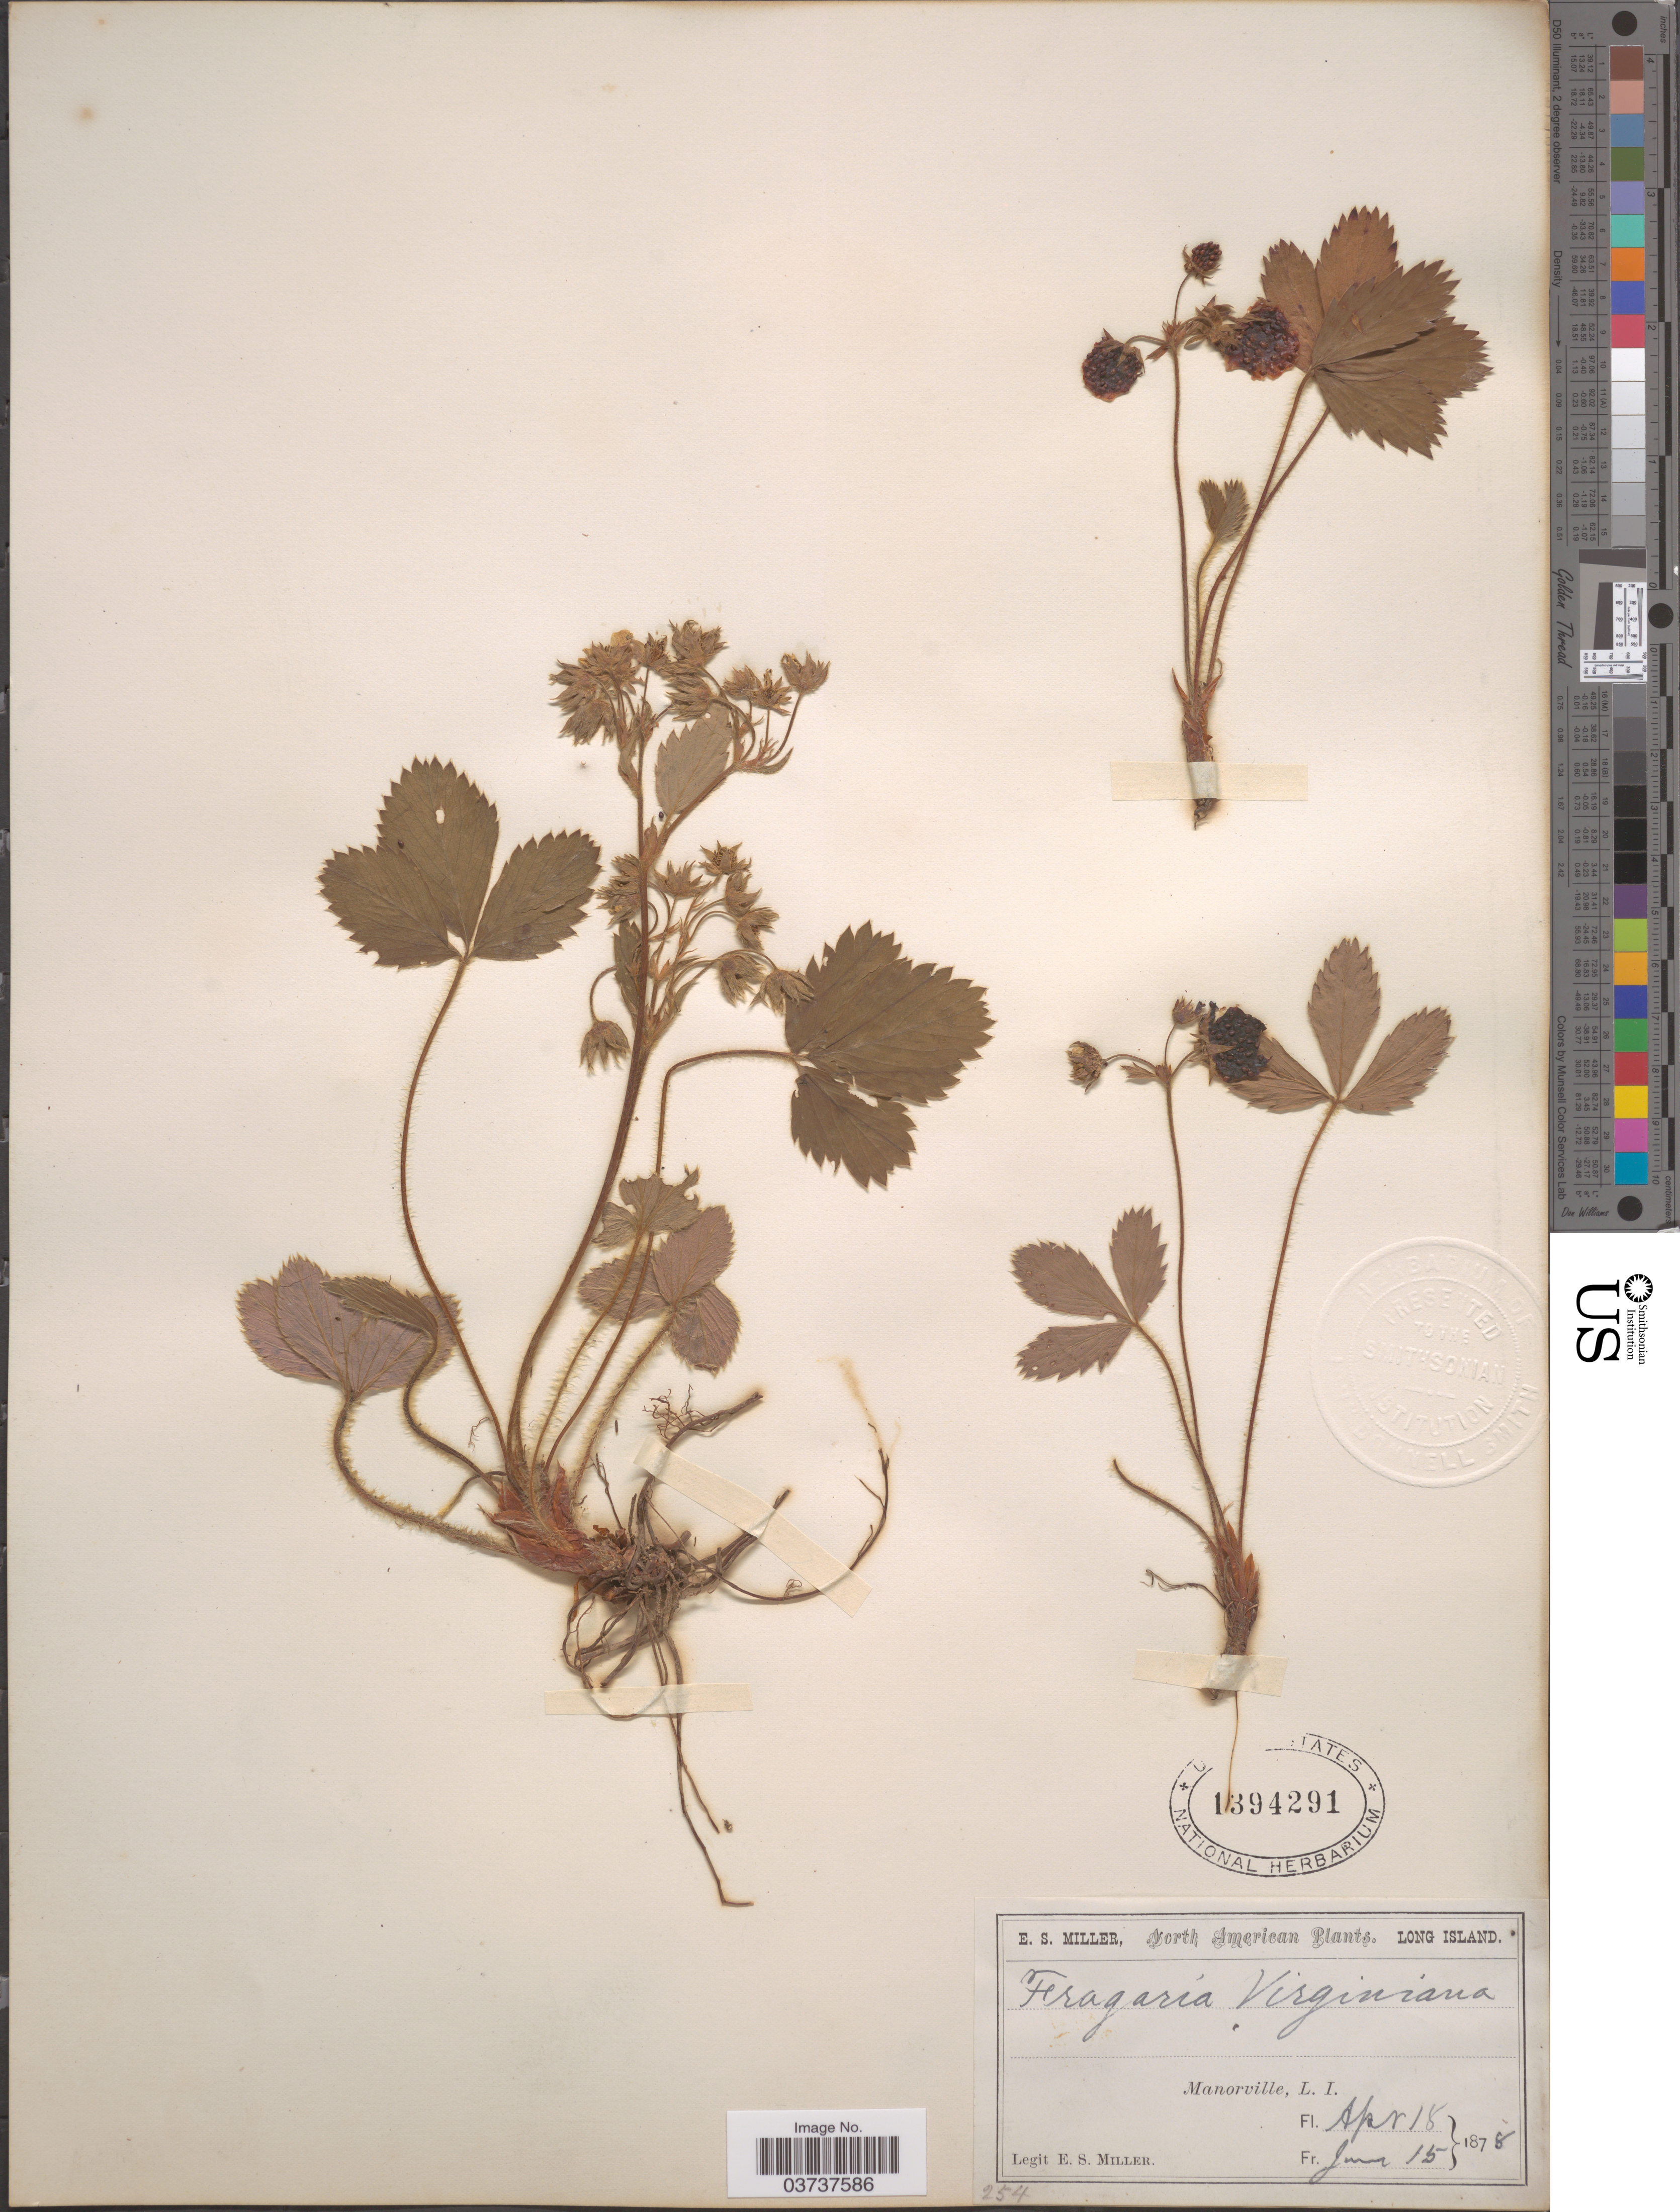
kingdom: Plantae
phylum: Tracheophyta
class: Magnoliopsida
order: Rosales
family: Rosaceae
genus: Fragaria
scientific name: Fragaria virginiana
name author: Mill.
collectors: E. S. Miller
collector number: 254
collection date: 1878-04-18/1878-06-15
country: United States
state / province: New York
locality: Long Island. Manorville.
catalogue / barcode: US 1394291